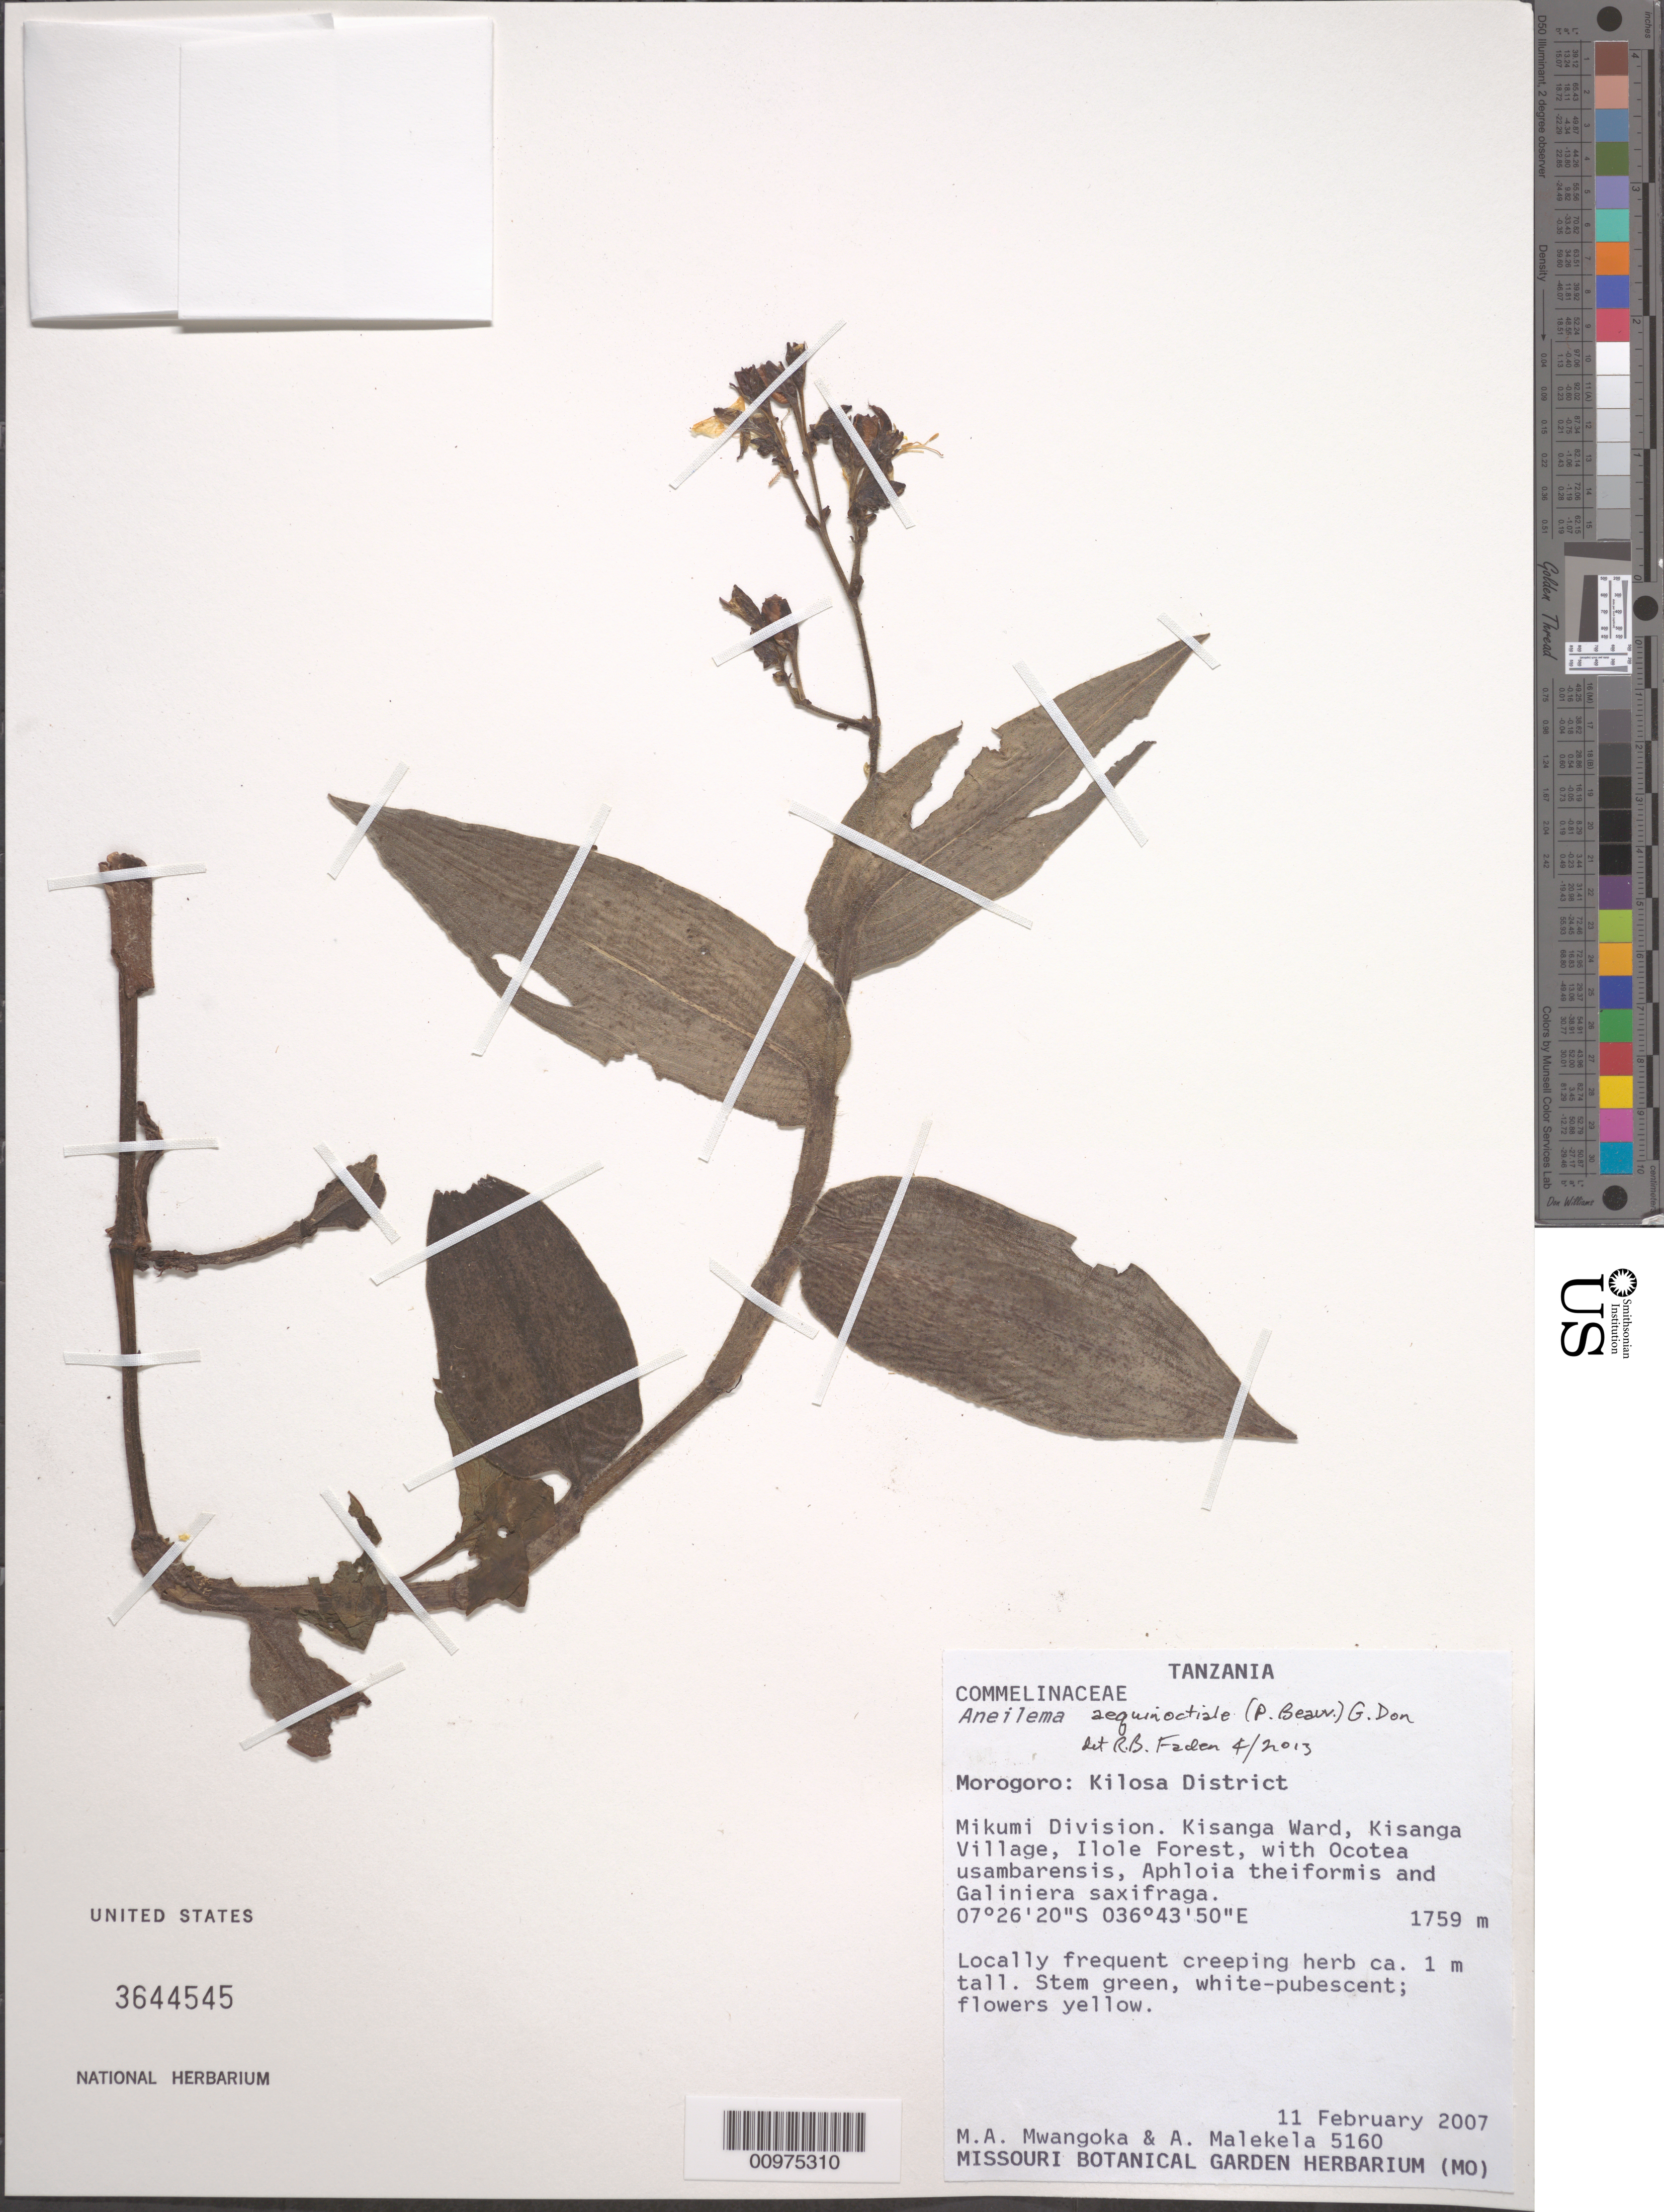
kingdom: Plantae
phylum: Tracheophyta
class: Liliopsida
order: Commelinales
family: Commelinaceae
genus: Aneilema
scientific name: Aneilema aequinoctiale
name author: (P. Beauv.) Loudon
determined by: Faden, Robert B., (US), Smithsonian Institution - National Museum of Natural History (UNITED STATES)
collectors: M. A. Mwangoka & A. Malekela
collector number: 5160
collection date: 2007-02-11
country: Tanzania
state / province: Morogoro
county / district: Kilosa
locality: Mikumi Division. Kisanga Ward, Kisanga Village, Ilole Forest,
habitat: Ilole Forest, with Ocotea usambarensis, Aphloia theiformis and Galiniera saxifraga.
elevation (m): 1759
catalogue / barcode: US 3644545